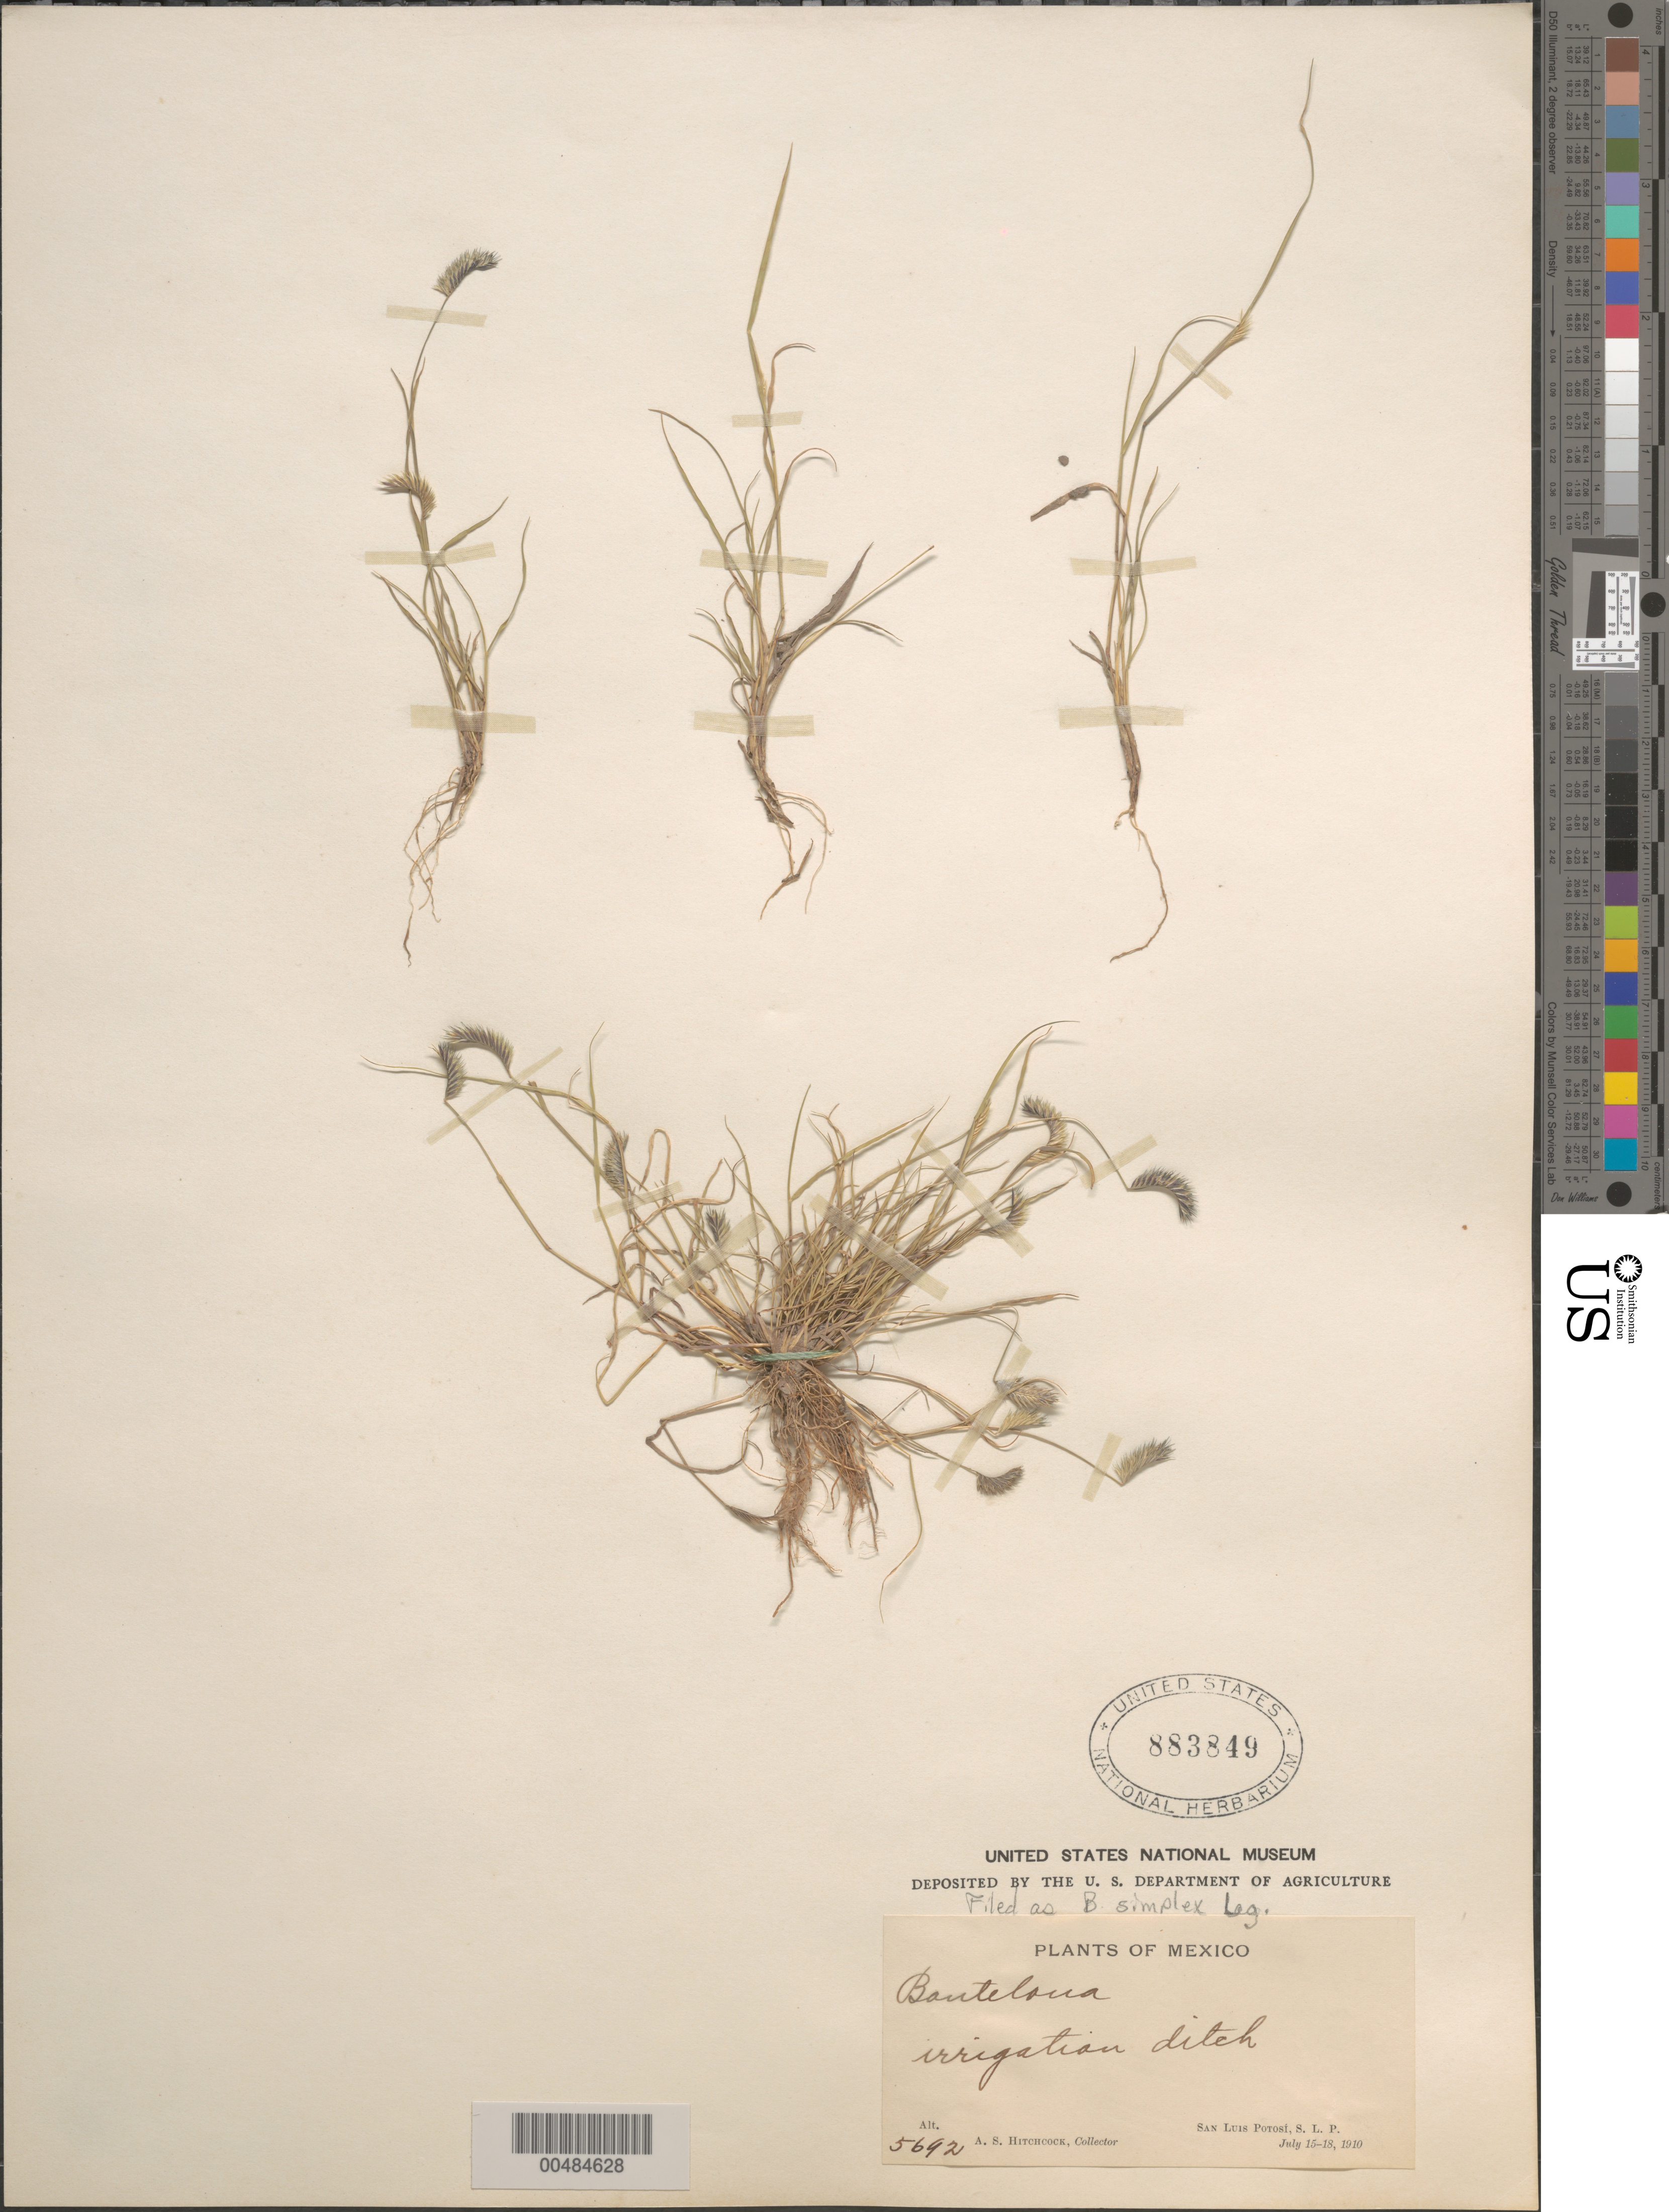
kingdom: Plantae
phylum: Tracheophyta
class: Liliopsida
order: Poales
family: Poaceae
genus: Bouteloua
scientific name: Bouteloua simplex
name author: Lag.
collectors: A. S. Hitchcock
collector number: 5692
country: Mexico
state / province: San Luis Potosi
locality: San Luis Potosi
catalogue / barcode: US 883849